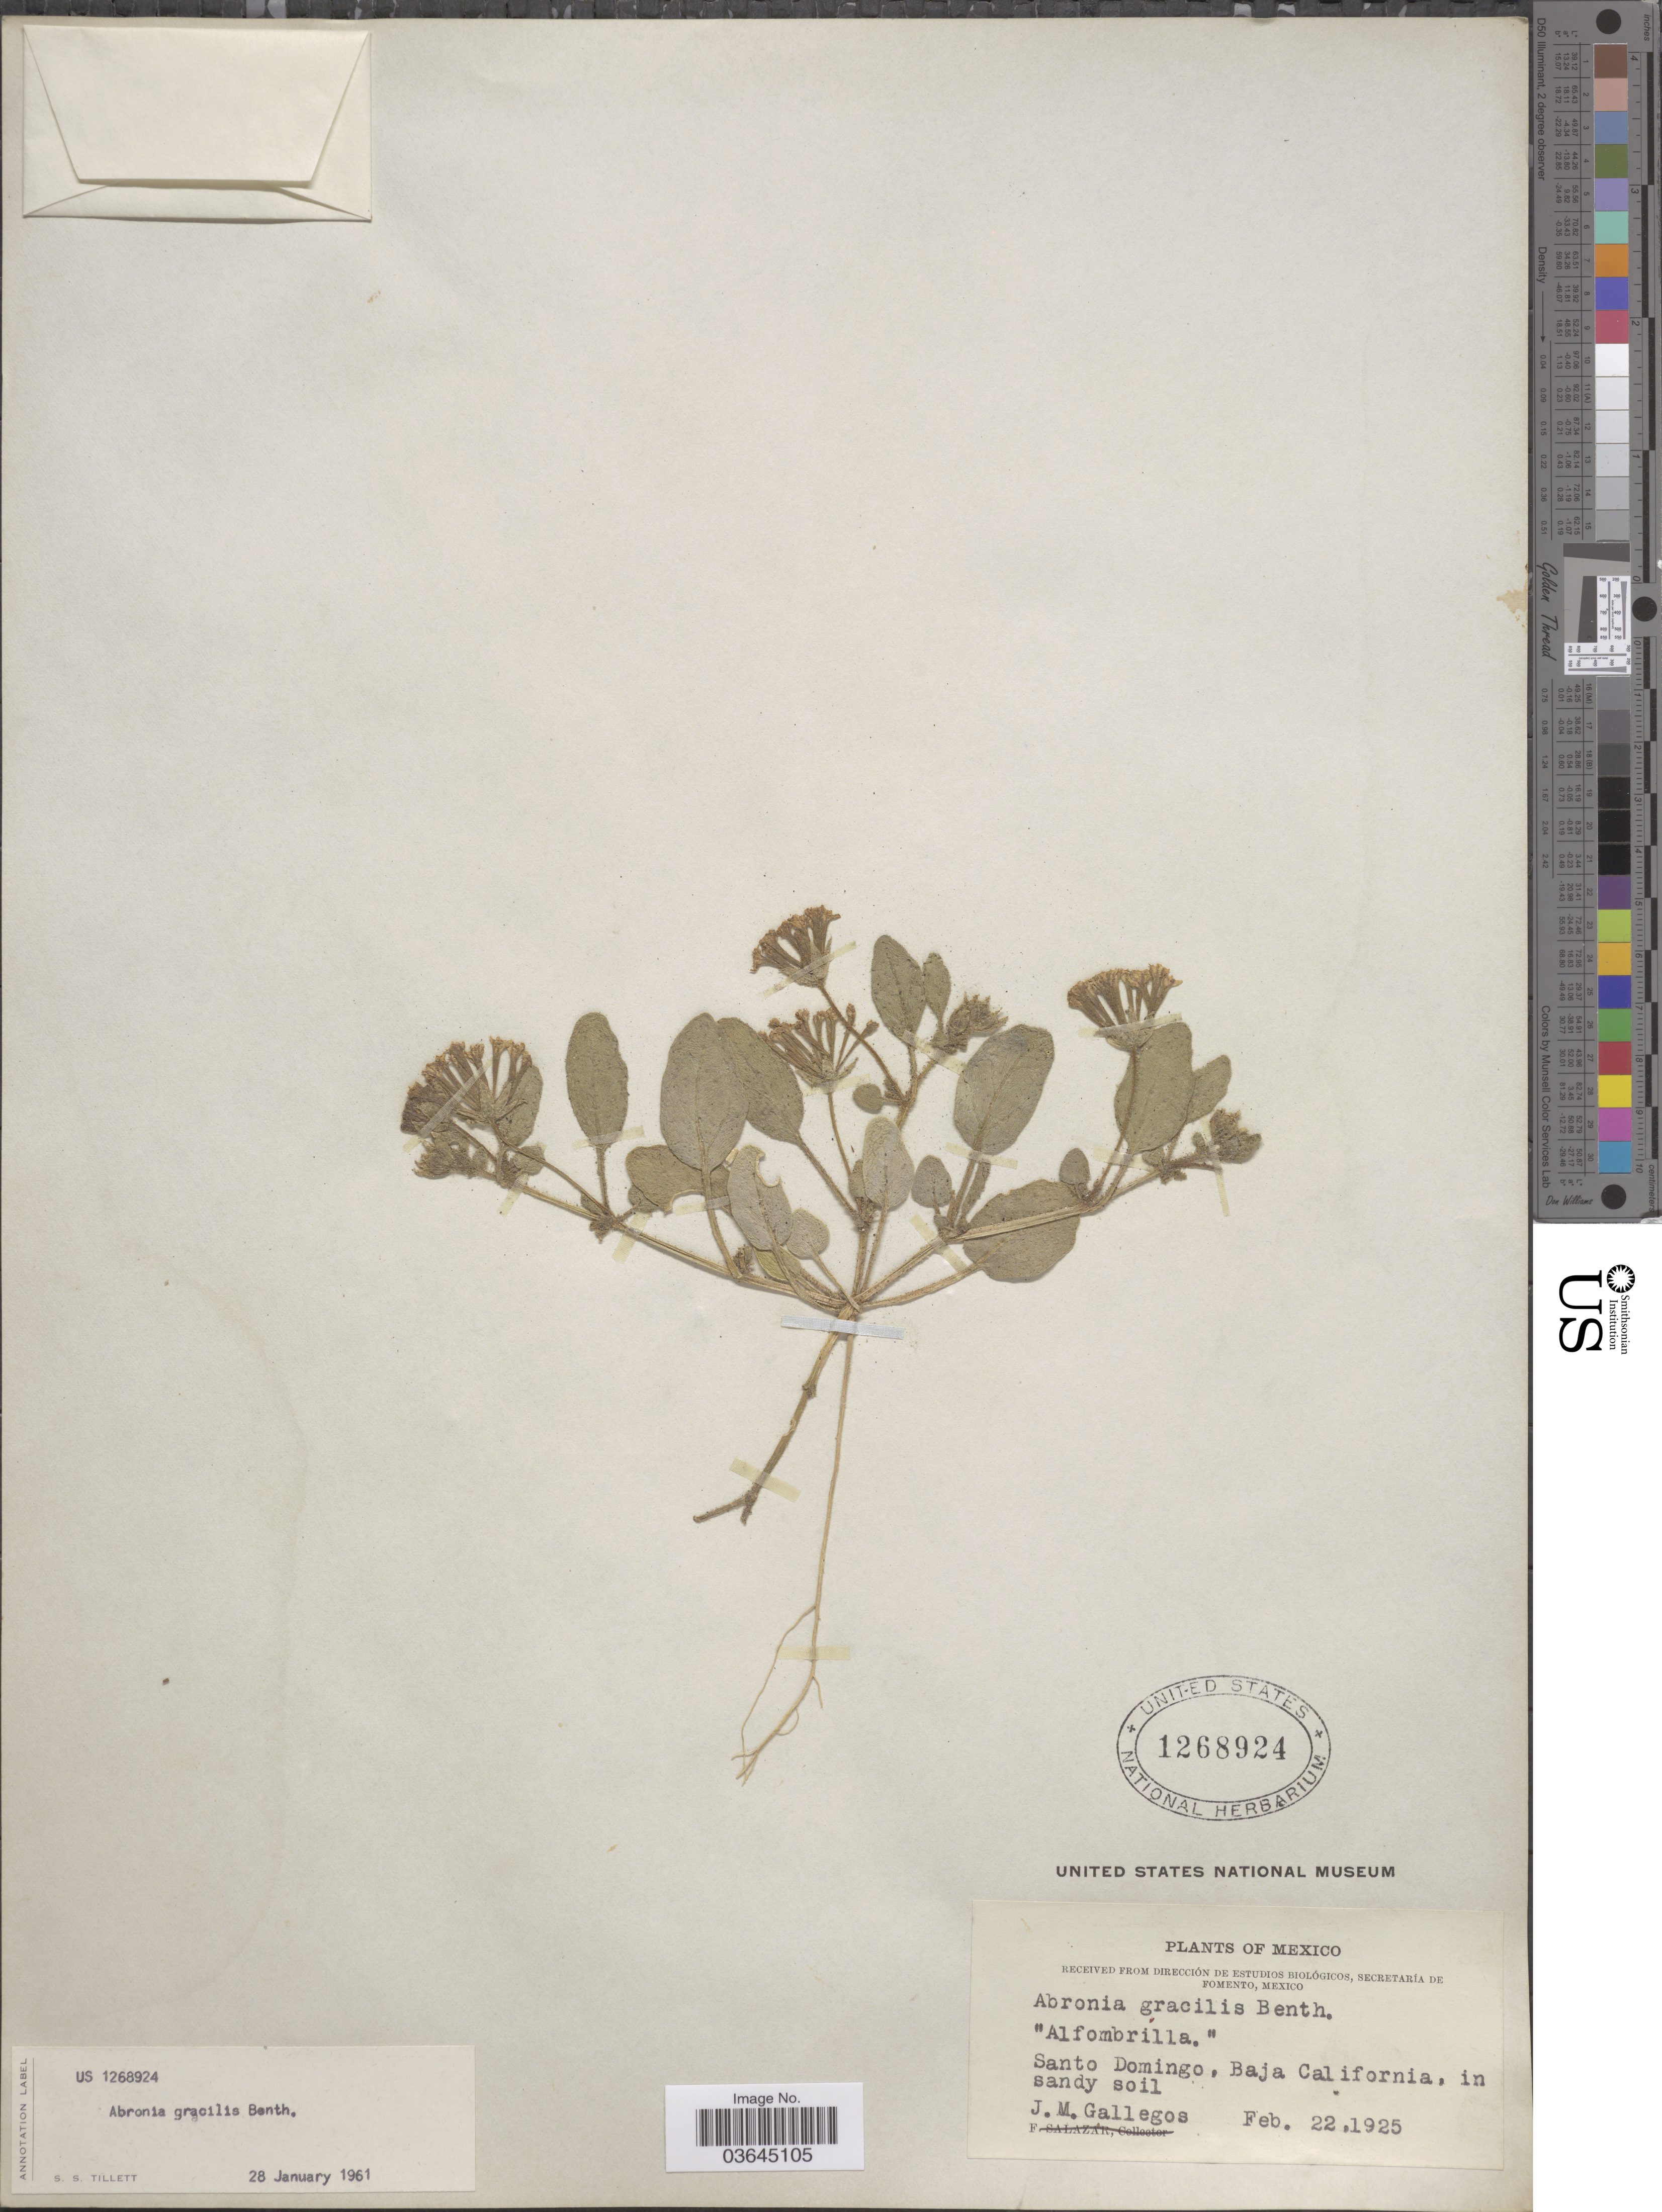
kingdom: Plantae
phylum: Tracheophyta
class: Magnoliopsida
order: Caryophyllales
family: Nyctaginaceae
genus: Abronia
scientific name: Abronia gracilis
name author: Benth.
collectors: J. Gallegos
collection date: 1925-02-22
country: Mexico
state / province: Baja California Sur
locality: Santo Domingo.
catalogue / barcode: US 1268924